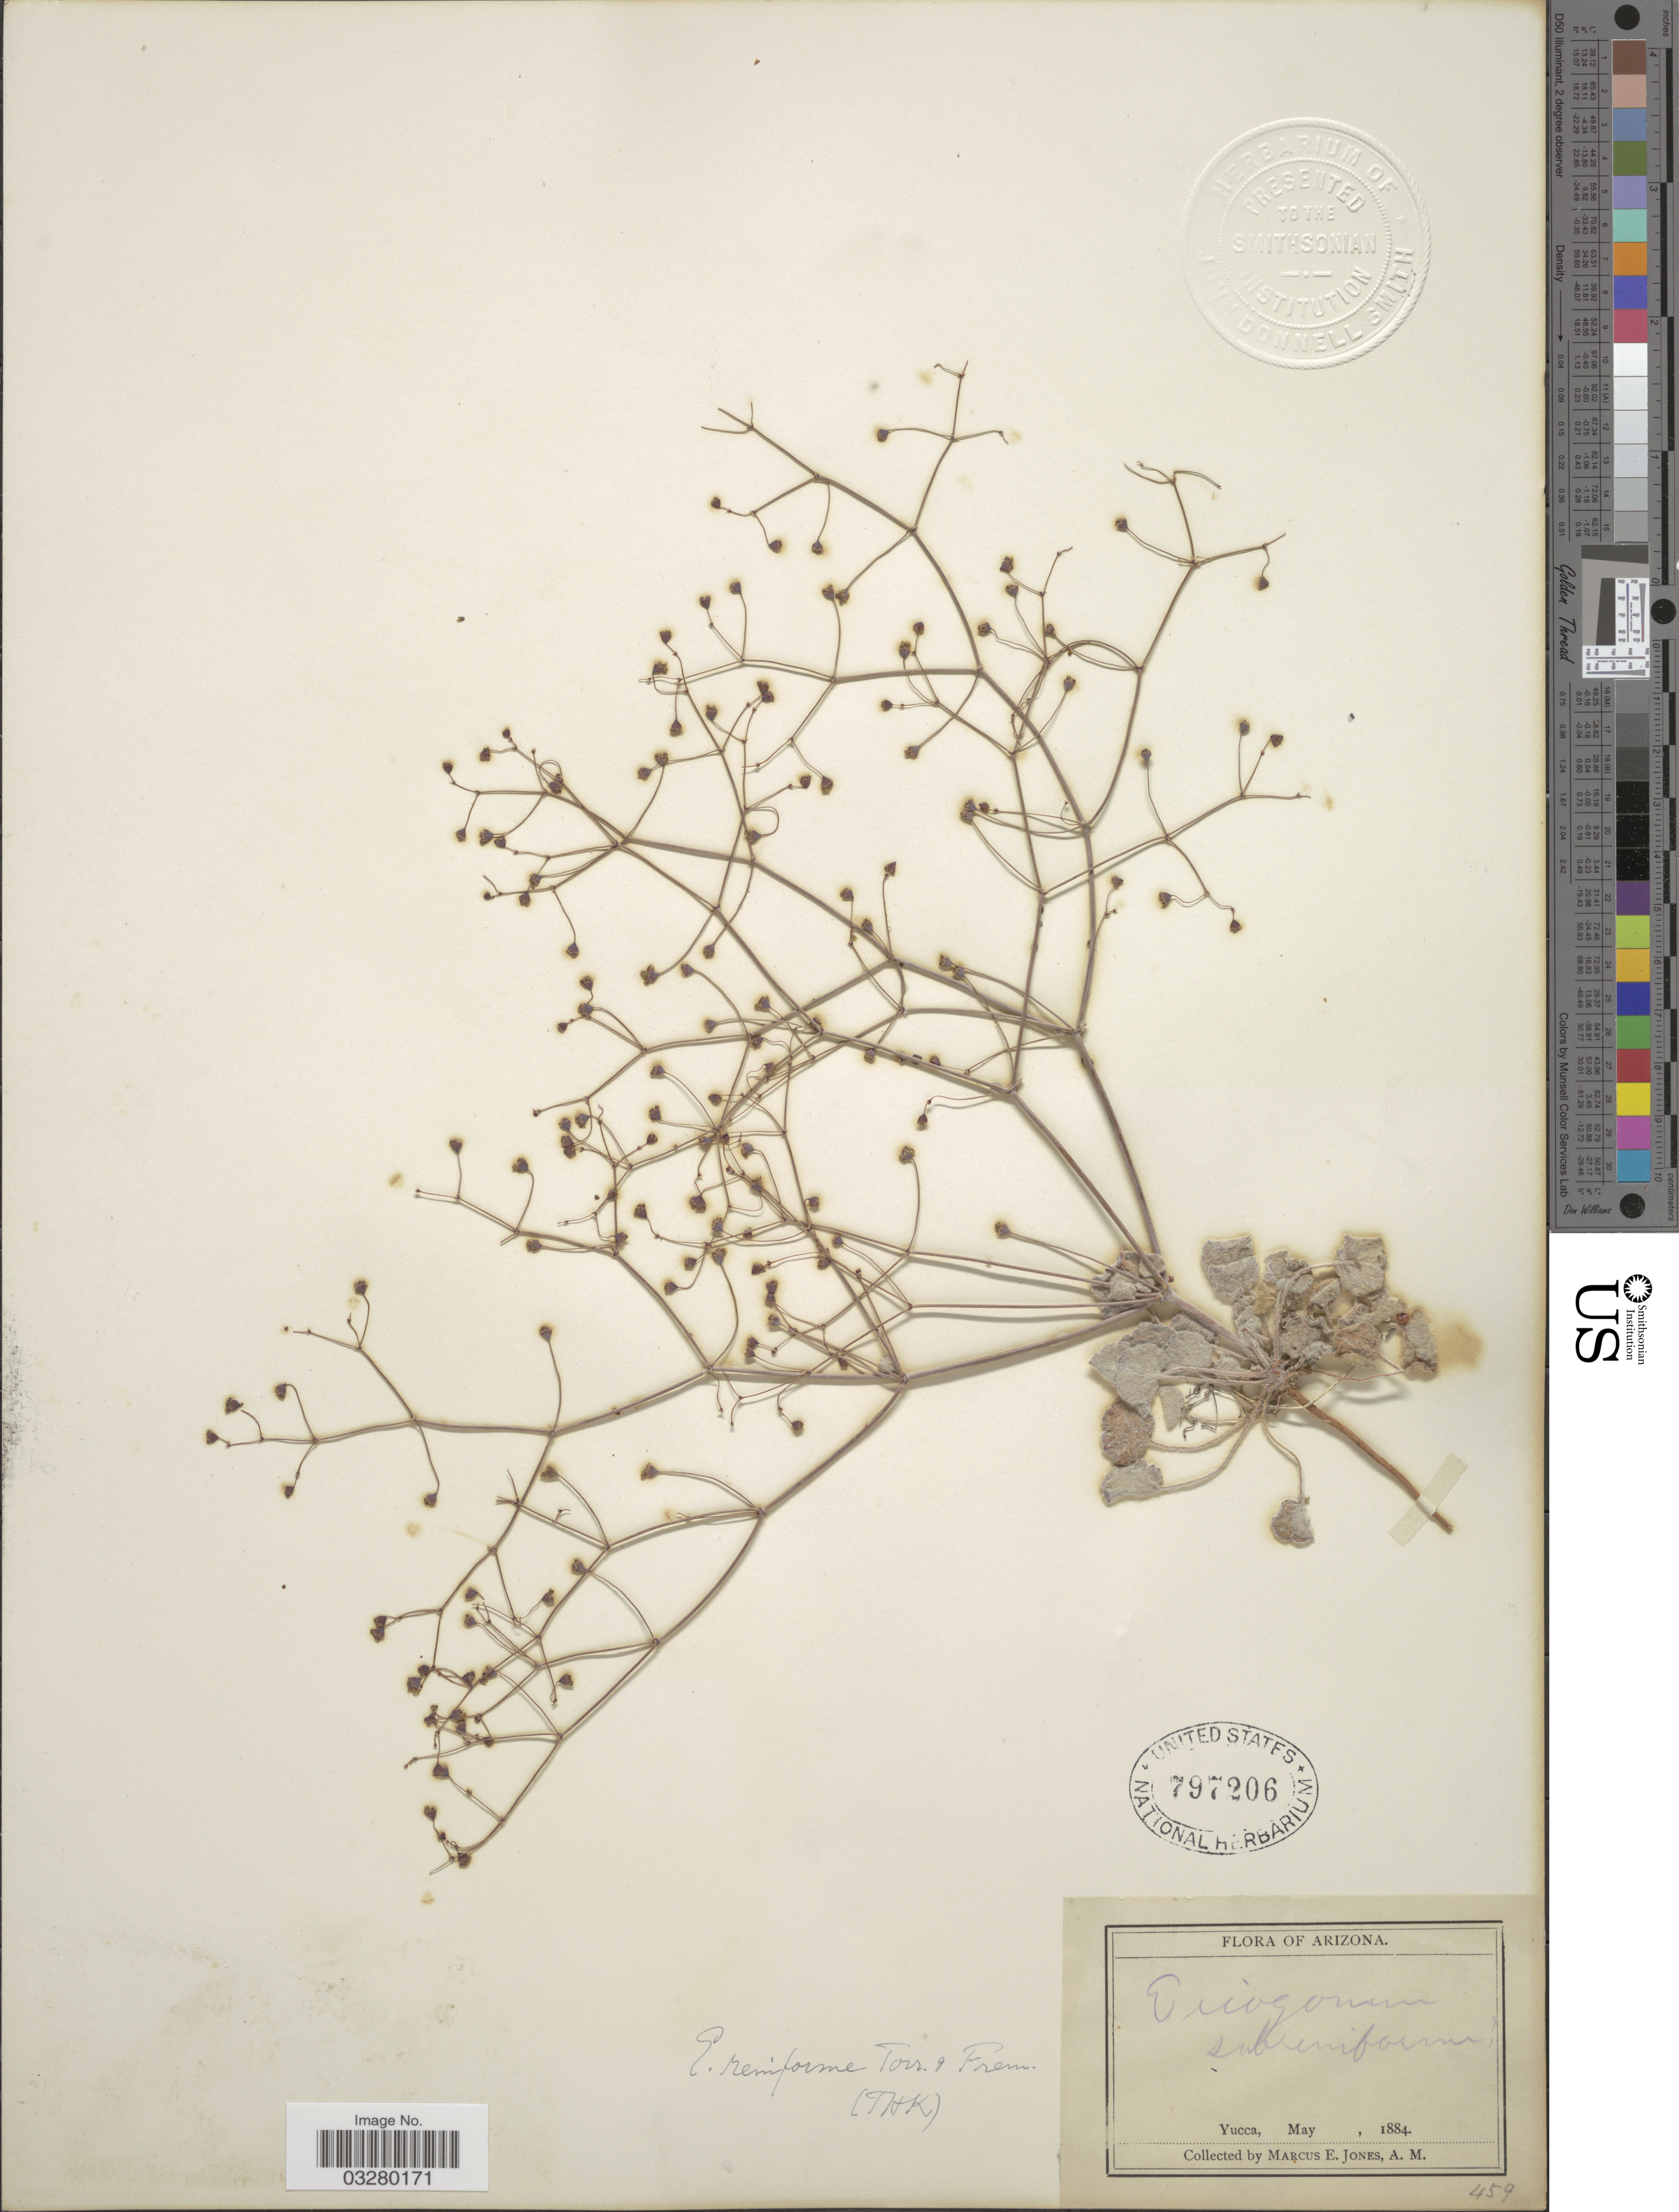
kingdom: Plantae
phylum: Tracheophyta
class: Magnoliopsida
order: Caryophyllales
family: Polygonaceae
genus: Eriogonum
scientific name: Eriogonum reniforme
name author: Torr. & Frém.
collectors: M. E. Jones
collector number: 459?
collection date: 1884-05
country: United States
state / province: Arizona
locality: Yucca.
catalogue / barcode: US 797206